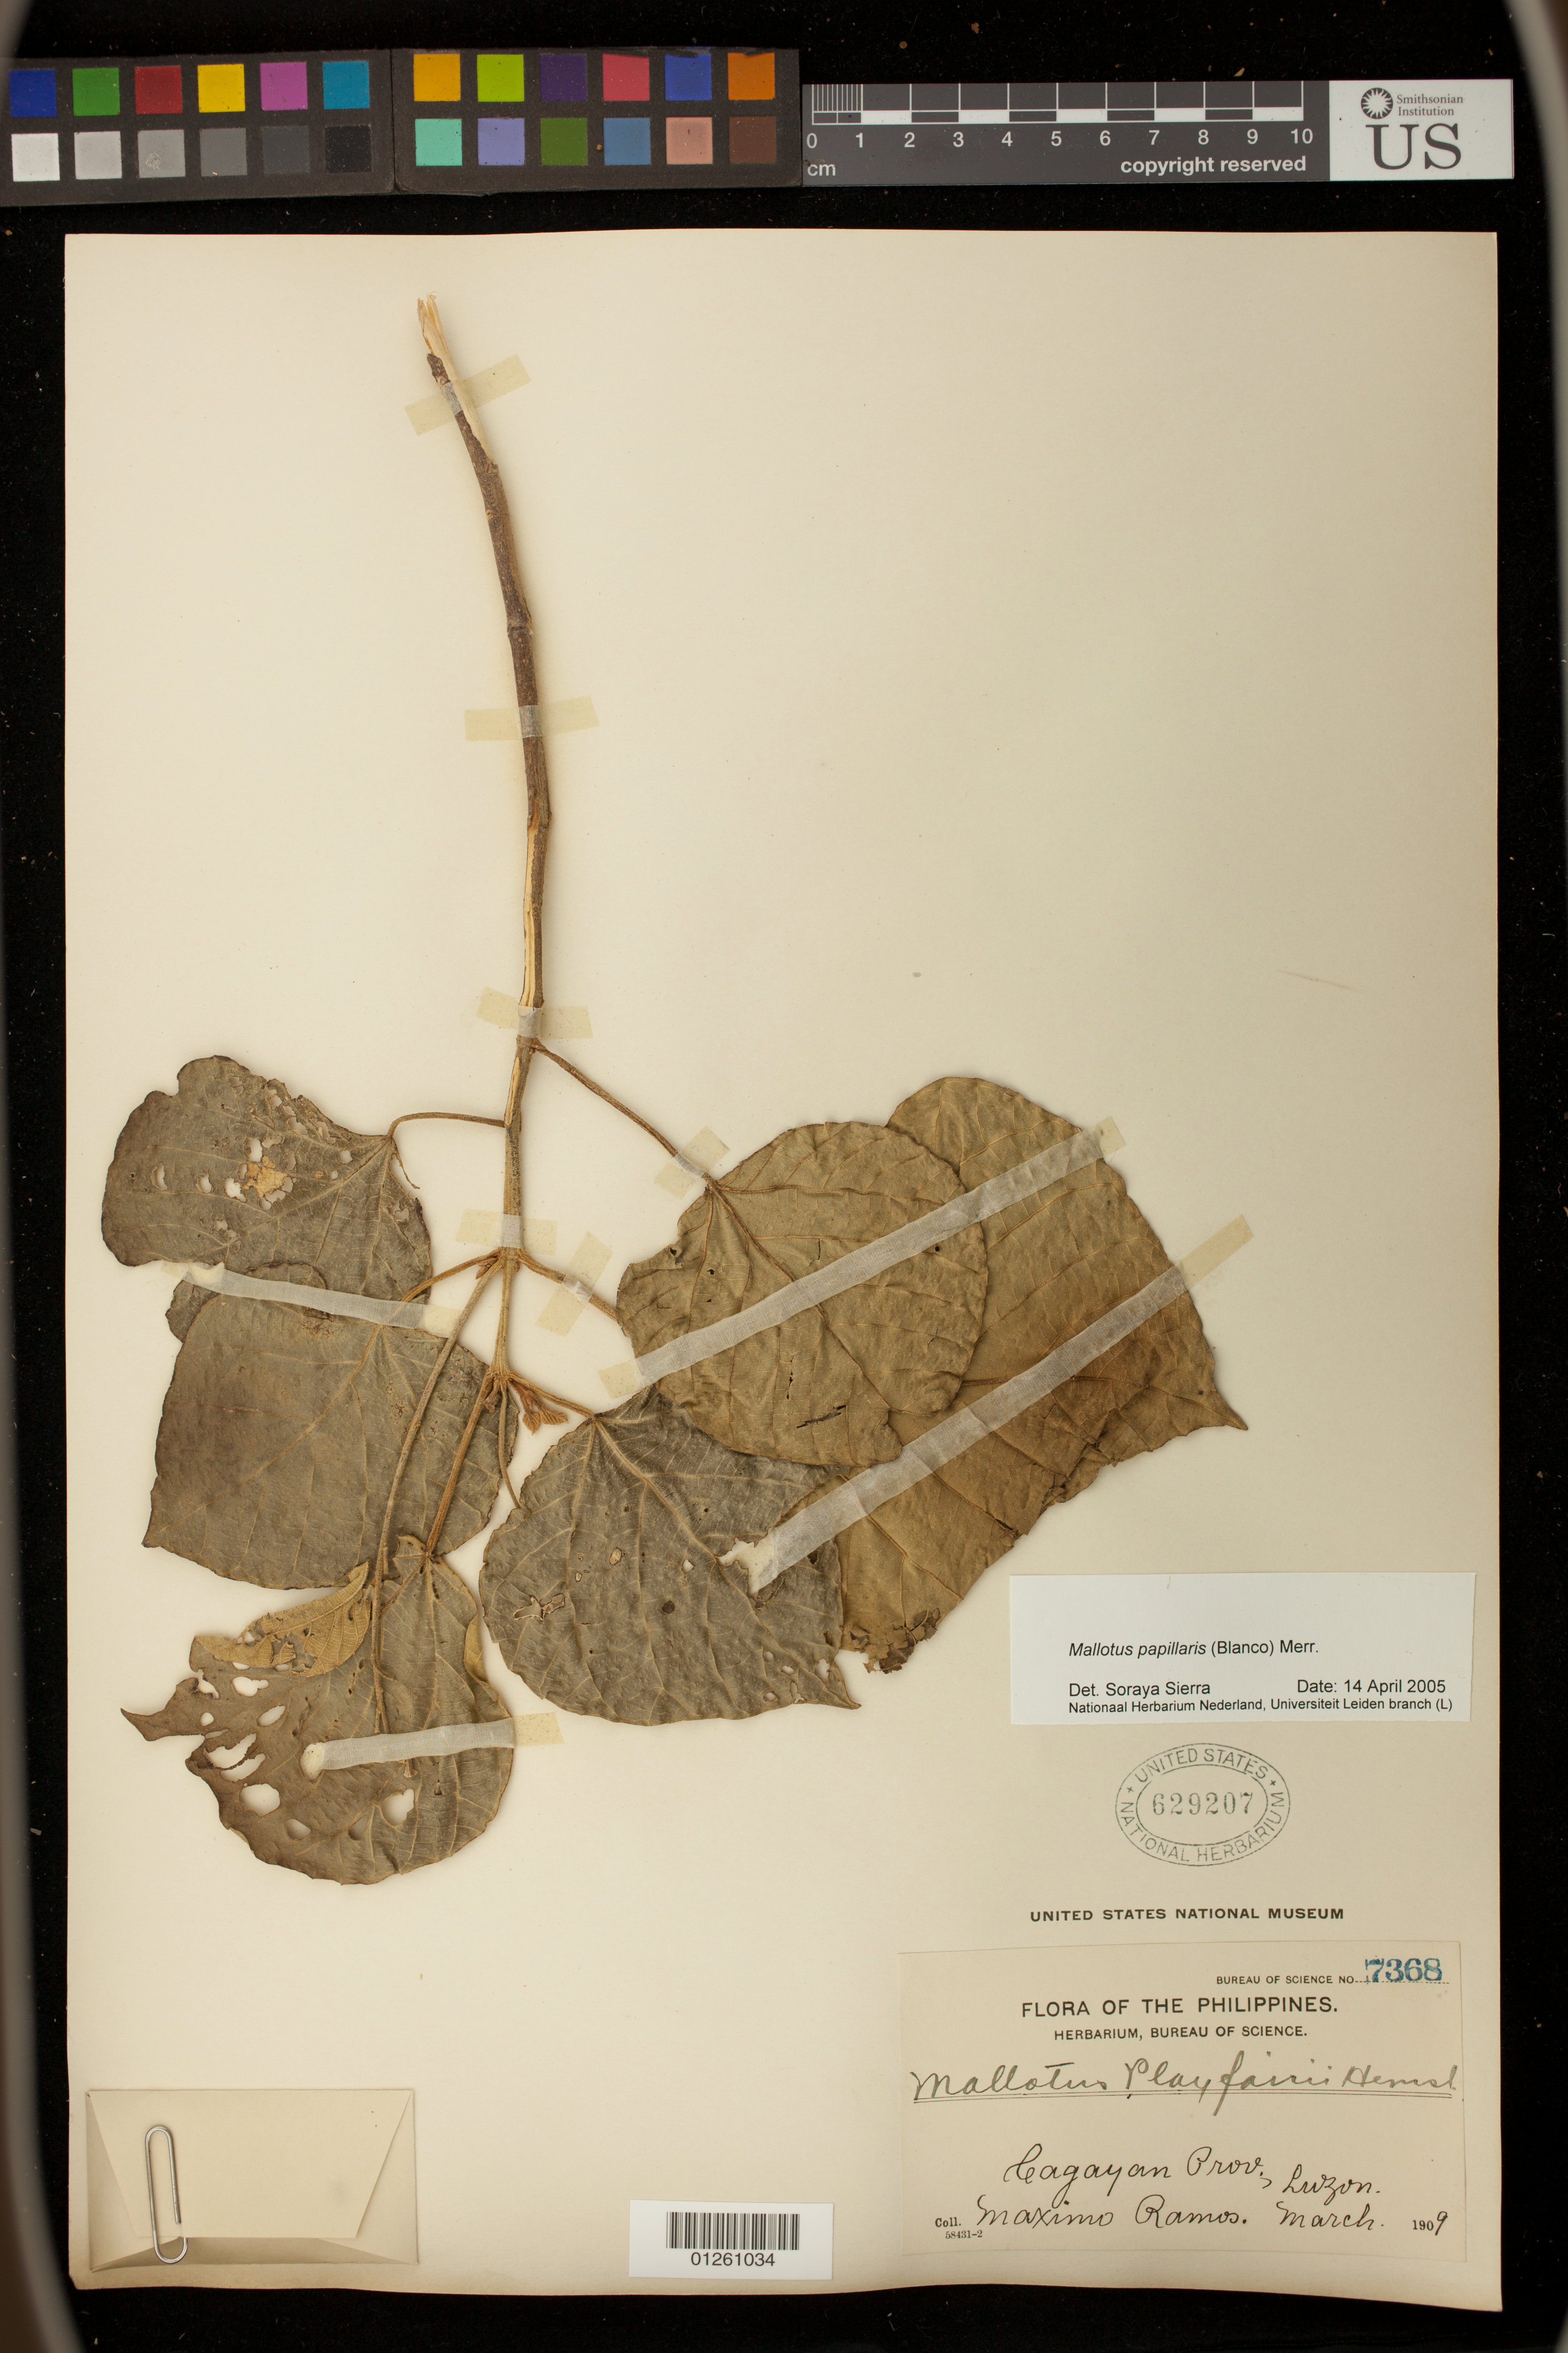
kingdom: Plantae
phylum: Tracheophyta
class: Magnoliopsida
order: Malpighiales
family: Euphorbiaceae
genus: Mallotus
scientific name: Mallotus papillaris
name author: (Blanco) Merr.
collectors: M. Ramos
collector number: Bur. Sci. 7368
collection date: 1909-03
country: Philippines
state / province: Cagayan Valley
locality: Cagayan Prov., Luzon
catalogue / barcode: US 629207